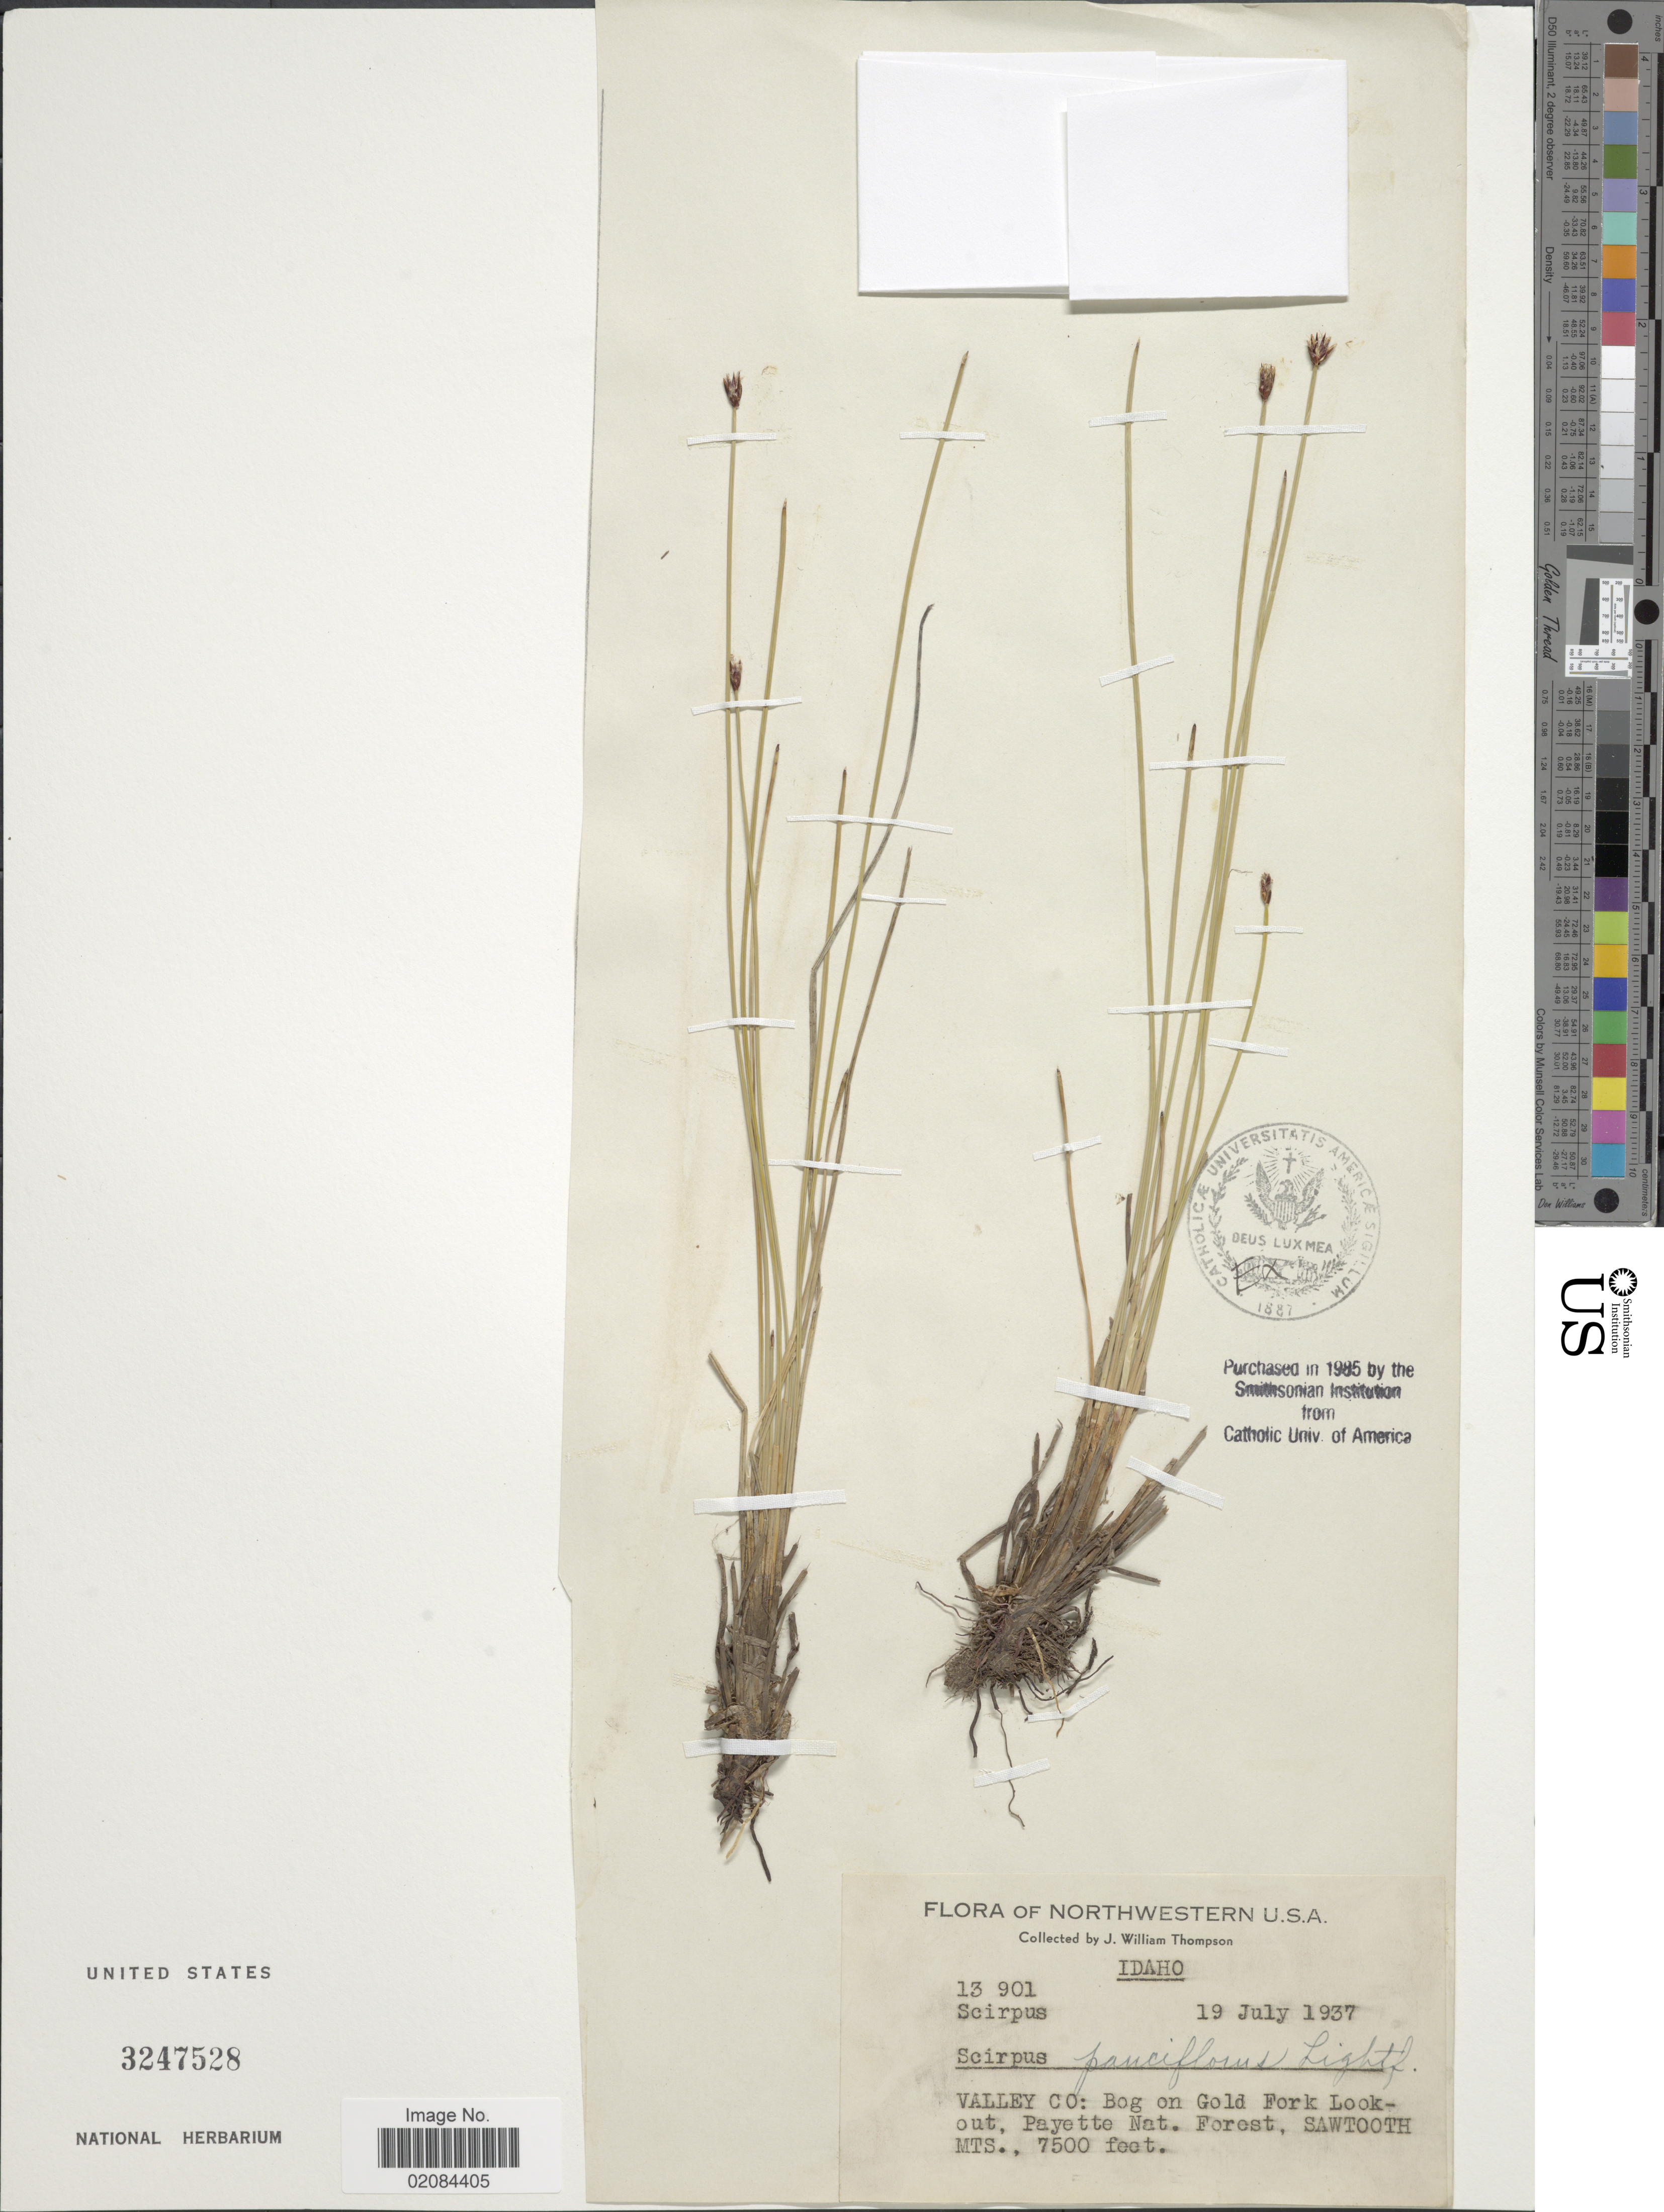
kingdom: Plantae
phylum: Tracheophyta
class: Liliopsida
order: Poales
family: Cyperaceae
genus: Eleocharis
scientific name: Eleocharis quinqueflora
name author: (Hartmann) O. Schwarz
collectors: J. W. Thompson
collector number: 13901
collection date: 1937-07-19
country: United States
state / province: Idaho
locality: Northwestern U. S. A. Valley Co: Bog on Gold Fork Lookout, Payette Nat. Forest, Sawtooth Mts.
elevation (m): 2286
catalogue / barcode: US 3247528